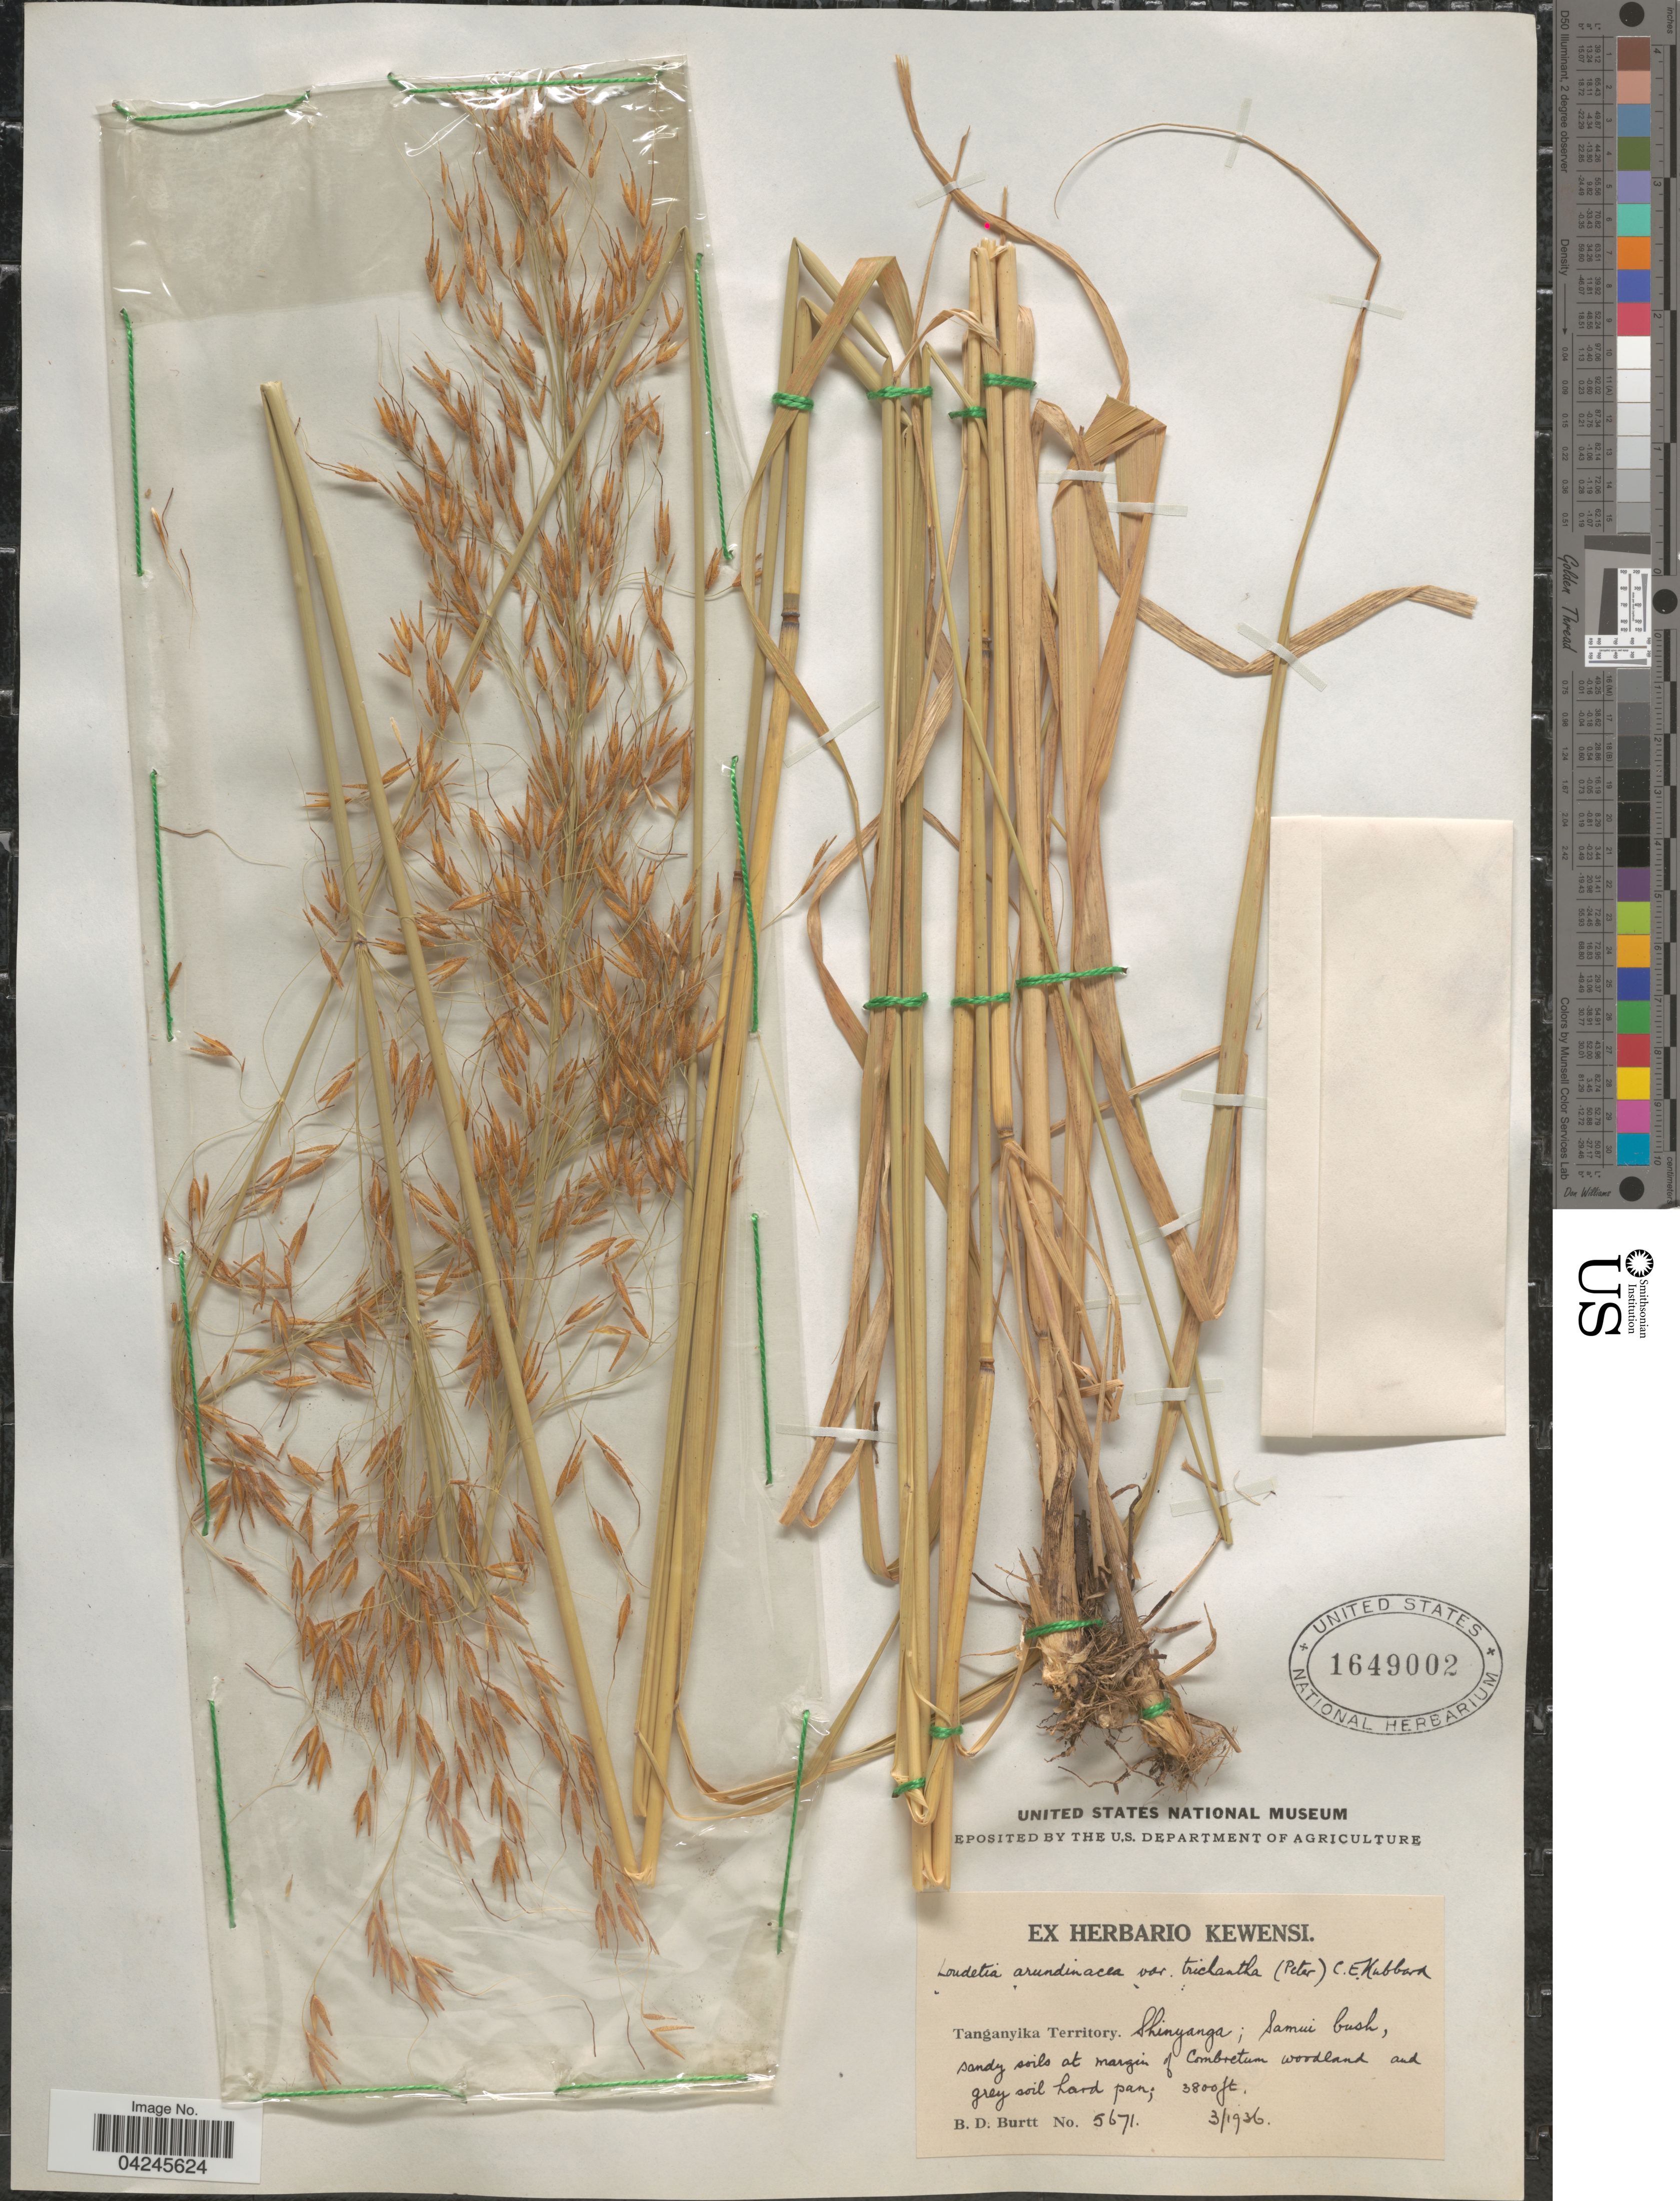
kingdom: Plantae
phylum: Tracheophyta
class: Liliopsida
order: Poales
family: Poaceae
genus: Loudetia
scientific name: Loudetia arundinacea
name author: (Hochst. ex A. Rich.) Steud.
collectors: B. D. Burtt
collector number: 5671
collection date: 1936-03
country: Tanzania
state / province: Shinyanga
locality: Tanganyika Territory. Samui bush, sandy soils at margin of Combretum woodland and grey soil hard pan.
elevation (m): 1158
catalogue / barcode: US 1649002